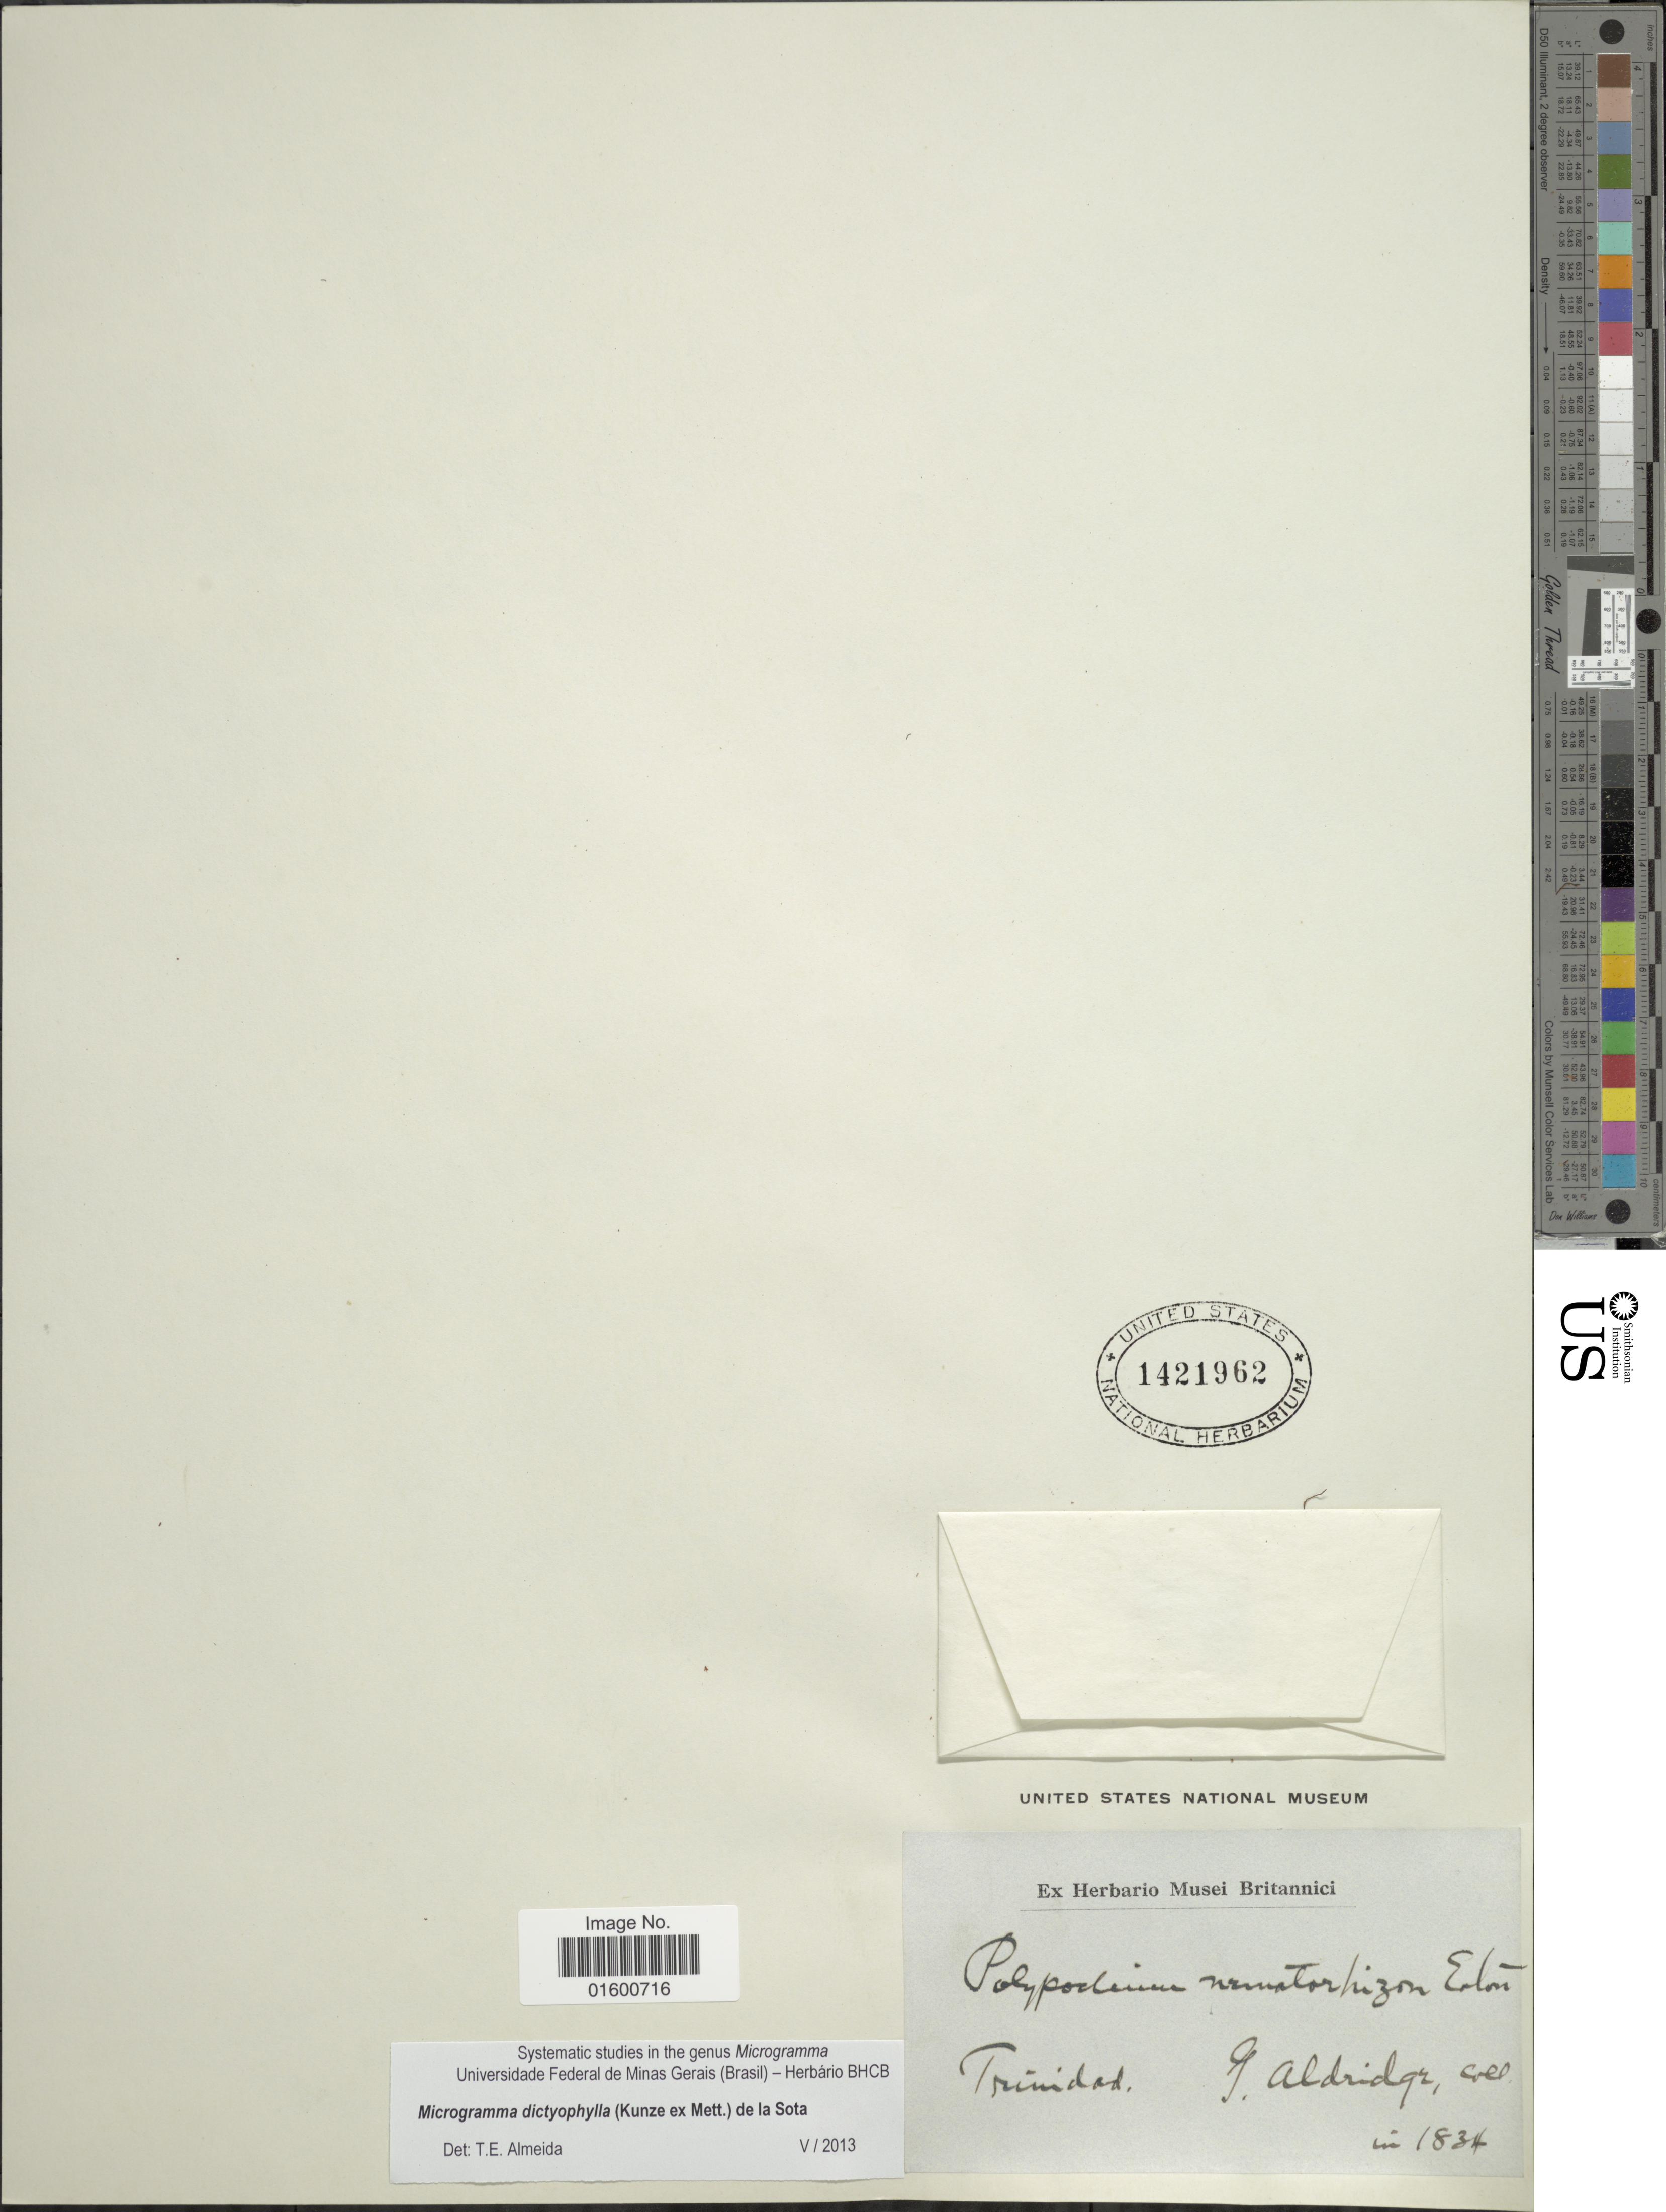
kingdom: Plantae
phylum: Tracheophyta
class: Polypodiopsida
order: Polypodiales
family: Polypodiaceae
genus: Microgramma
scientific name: Microgramma dictyophylla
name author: (Kunze ex Mett.) de la Sota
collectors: J. Aldridge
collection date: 1834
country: Trinidad and Tobago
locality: Trinidad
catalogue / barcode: US 1421962